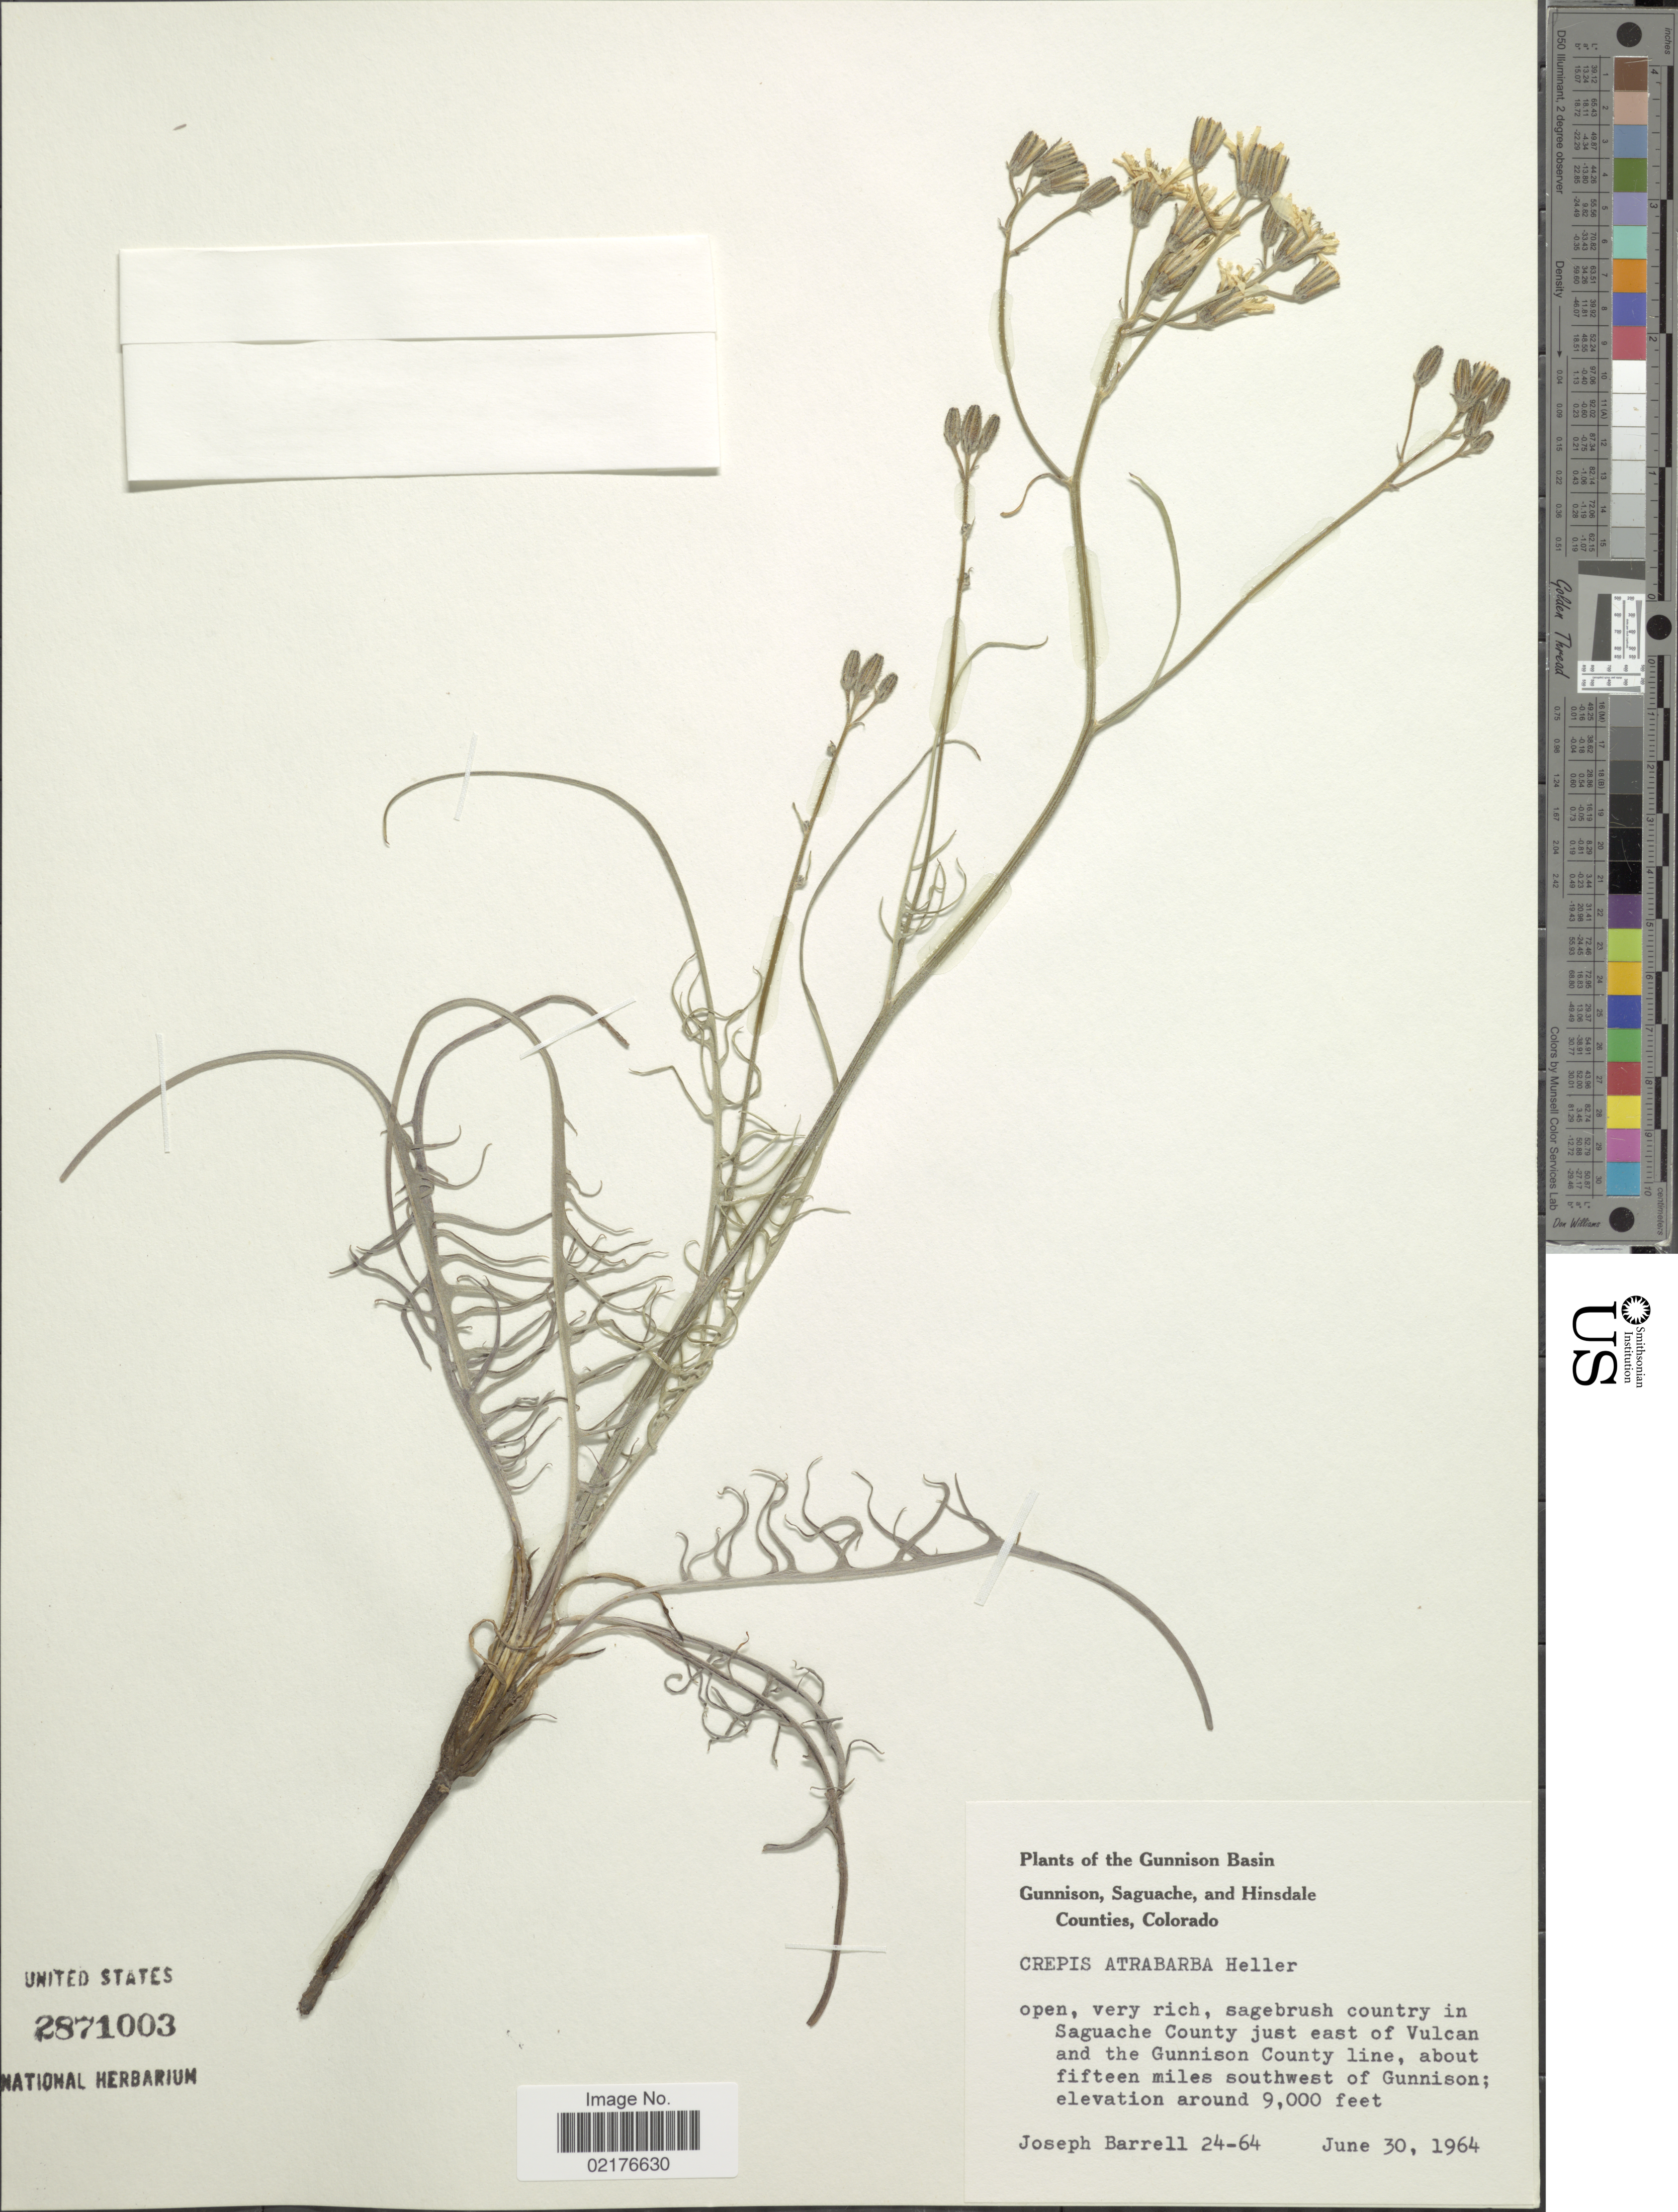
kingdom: Plantae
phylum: Tracheophyta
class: Magnoliopsida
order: Asterales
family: Asteraceae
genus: Crepis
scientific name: Crepis atribarba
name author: A. Heller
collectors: J. Barrell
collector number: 24-64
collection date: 1964-06-30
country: United States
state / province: Colorado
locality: The Gunnison Basin, Gunnison, Saguache, and Hinsdale Counties, Colorado, sagebrush country in Saguache County just east of Vulcan and the Gunnison County line, about fifteen miles southwest of Gunnison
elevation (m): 2743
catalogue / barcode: US 2871003